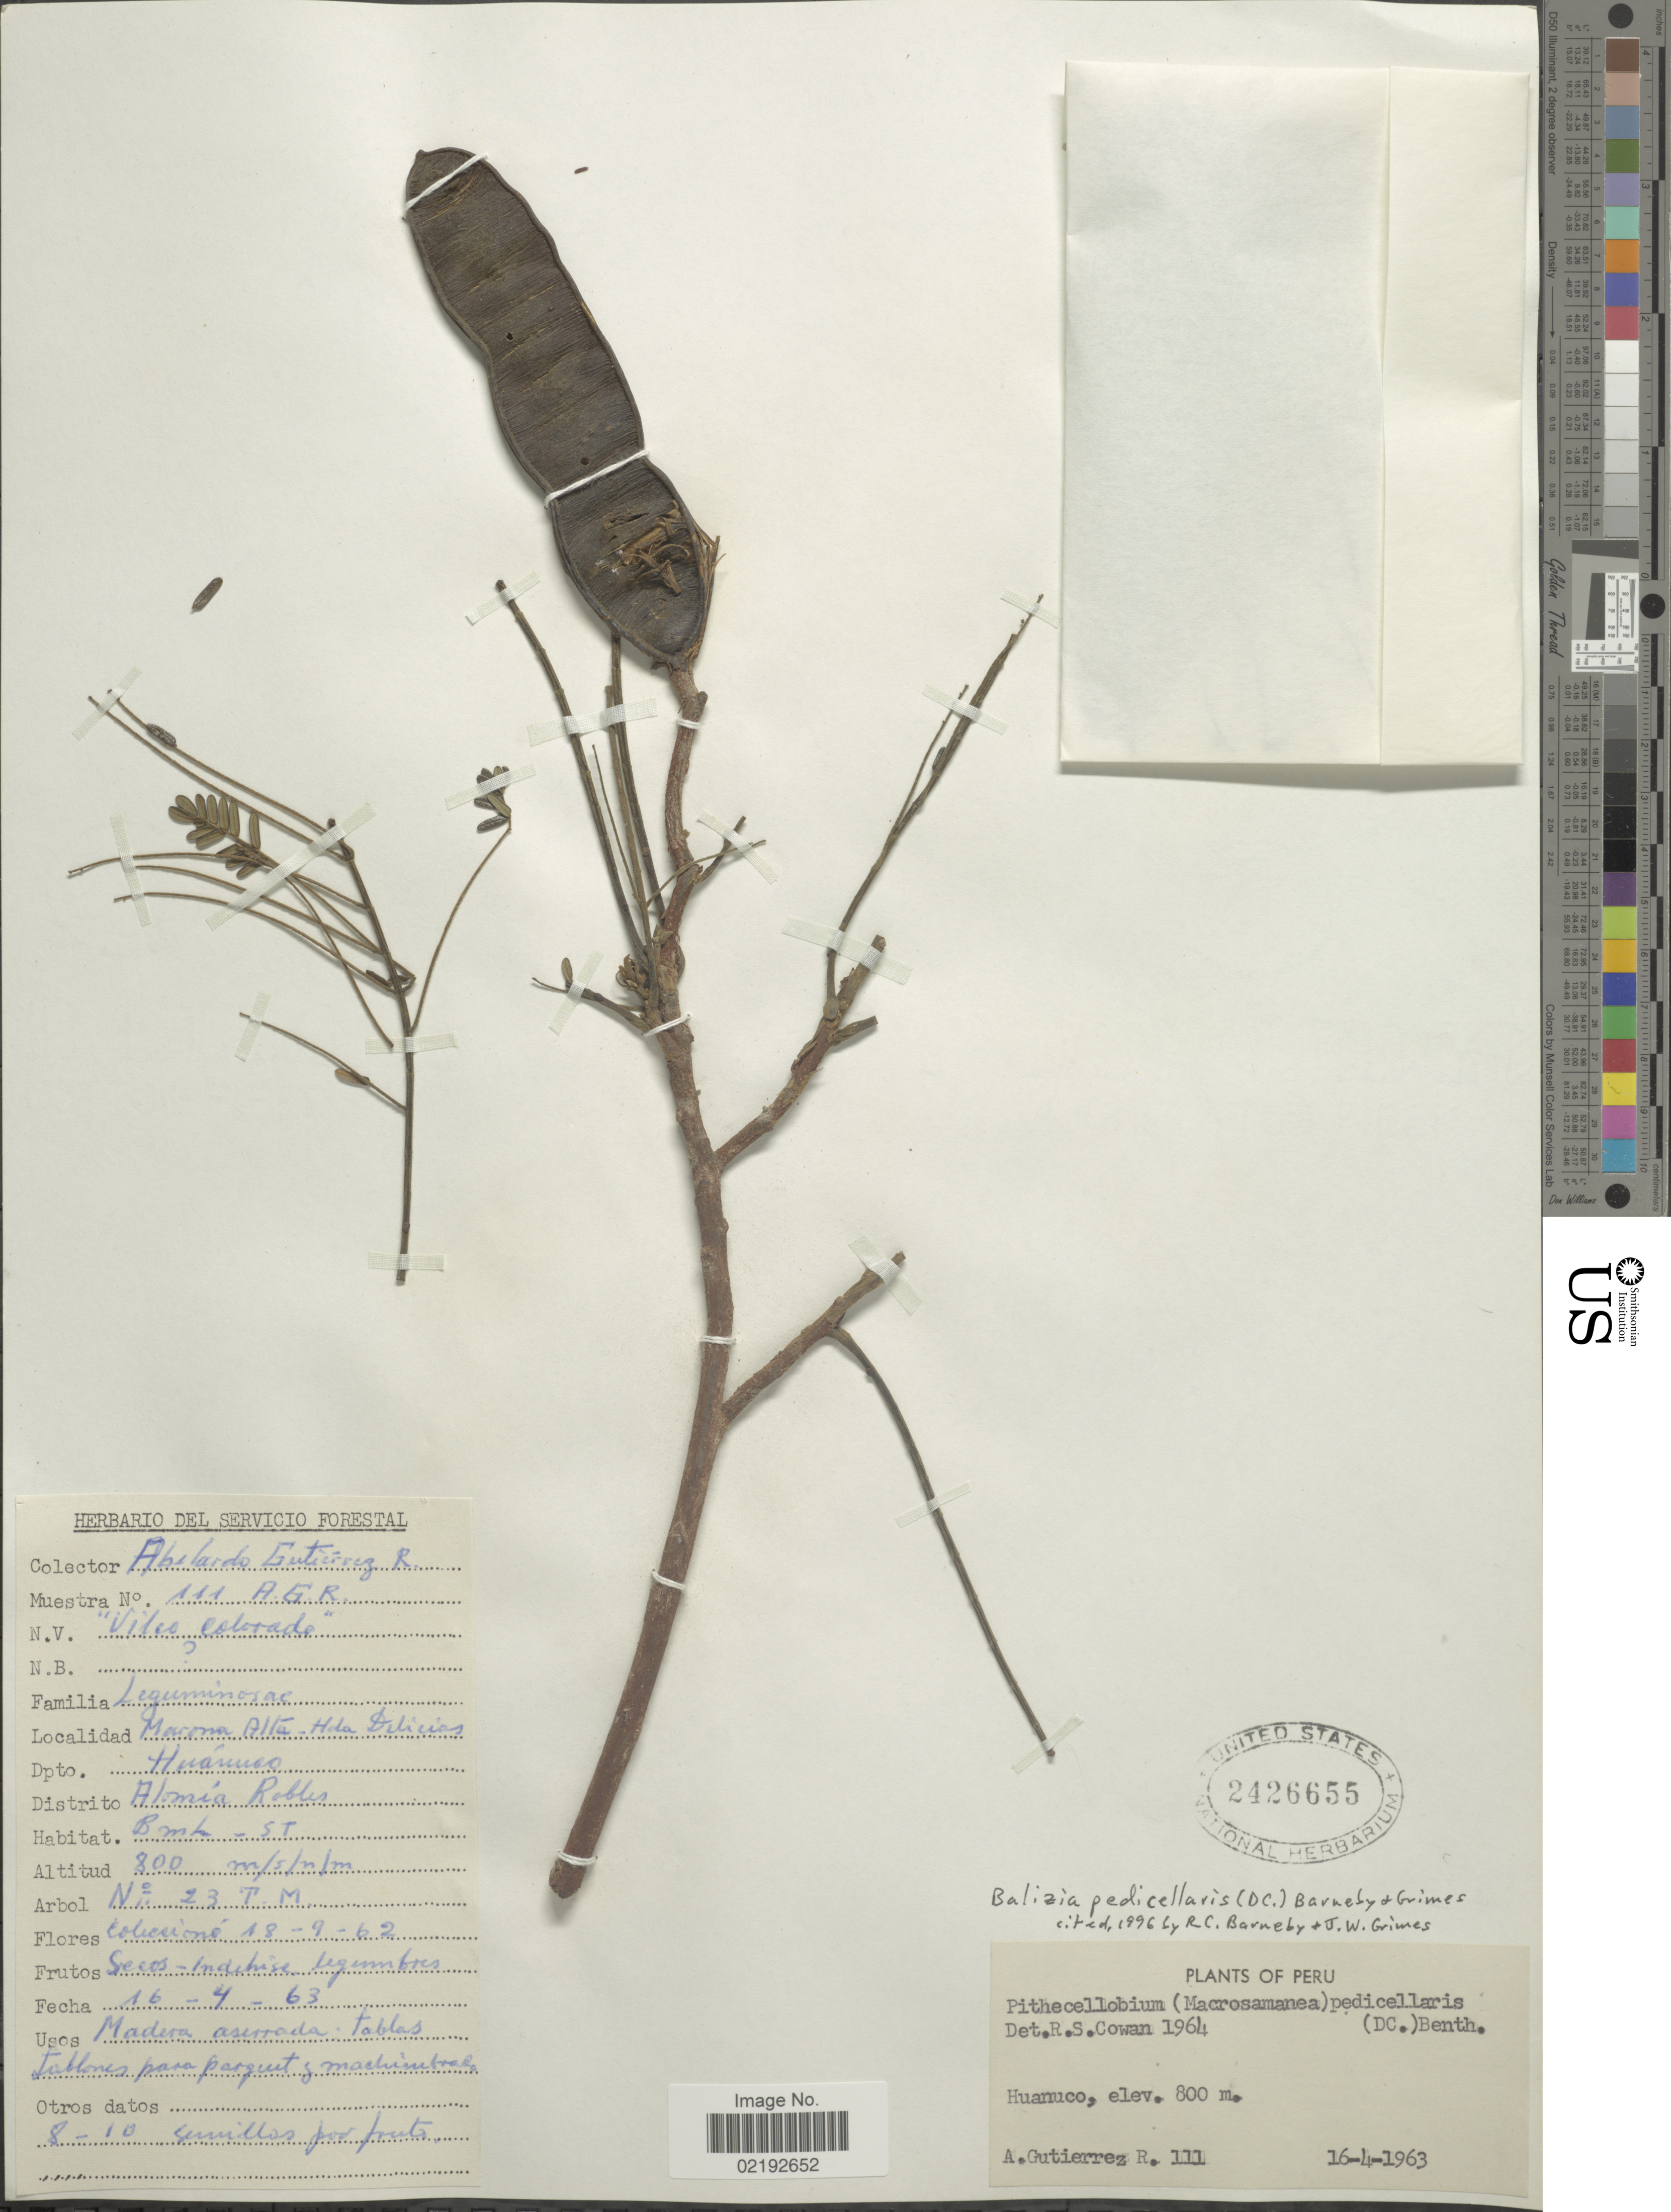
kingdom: Plantae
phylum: Tracheophyta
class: Magnoliopsida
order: Fabales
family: Fabaceae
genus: Hydrochorea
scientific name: Hydrochorea pedicellaris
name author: (DC.) M.V.B. Soares et al.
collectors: A. Gutiérrez R.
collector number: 111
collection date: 1963-04-16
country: Peru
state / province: Huánuco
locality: Marona Alta, Hda. Delicias, Distrito Alomía Robles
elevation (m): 800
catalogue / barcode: US 2426655